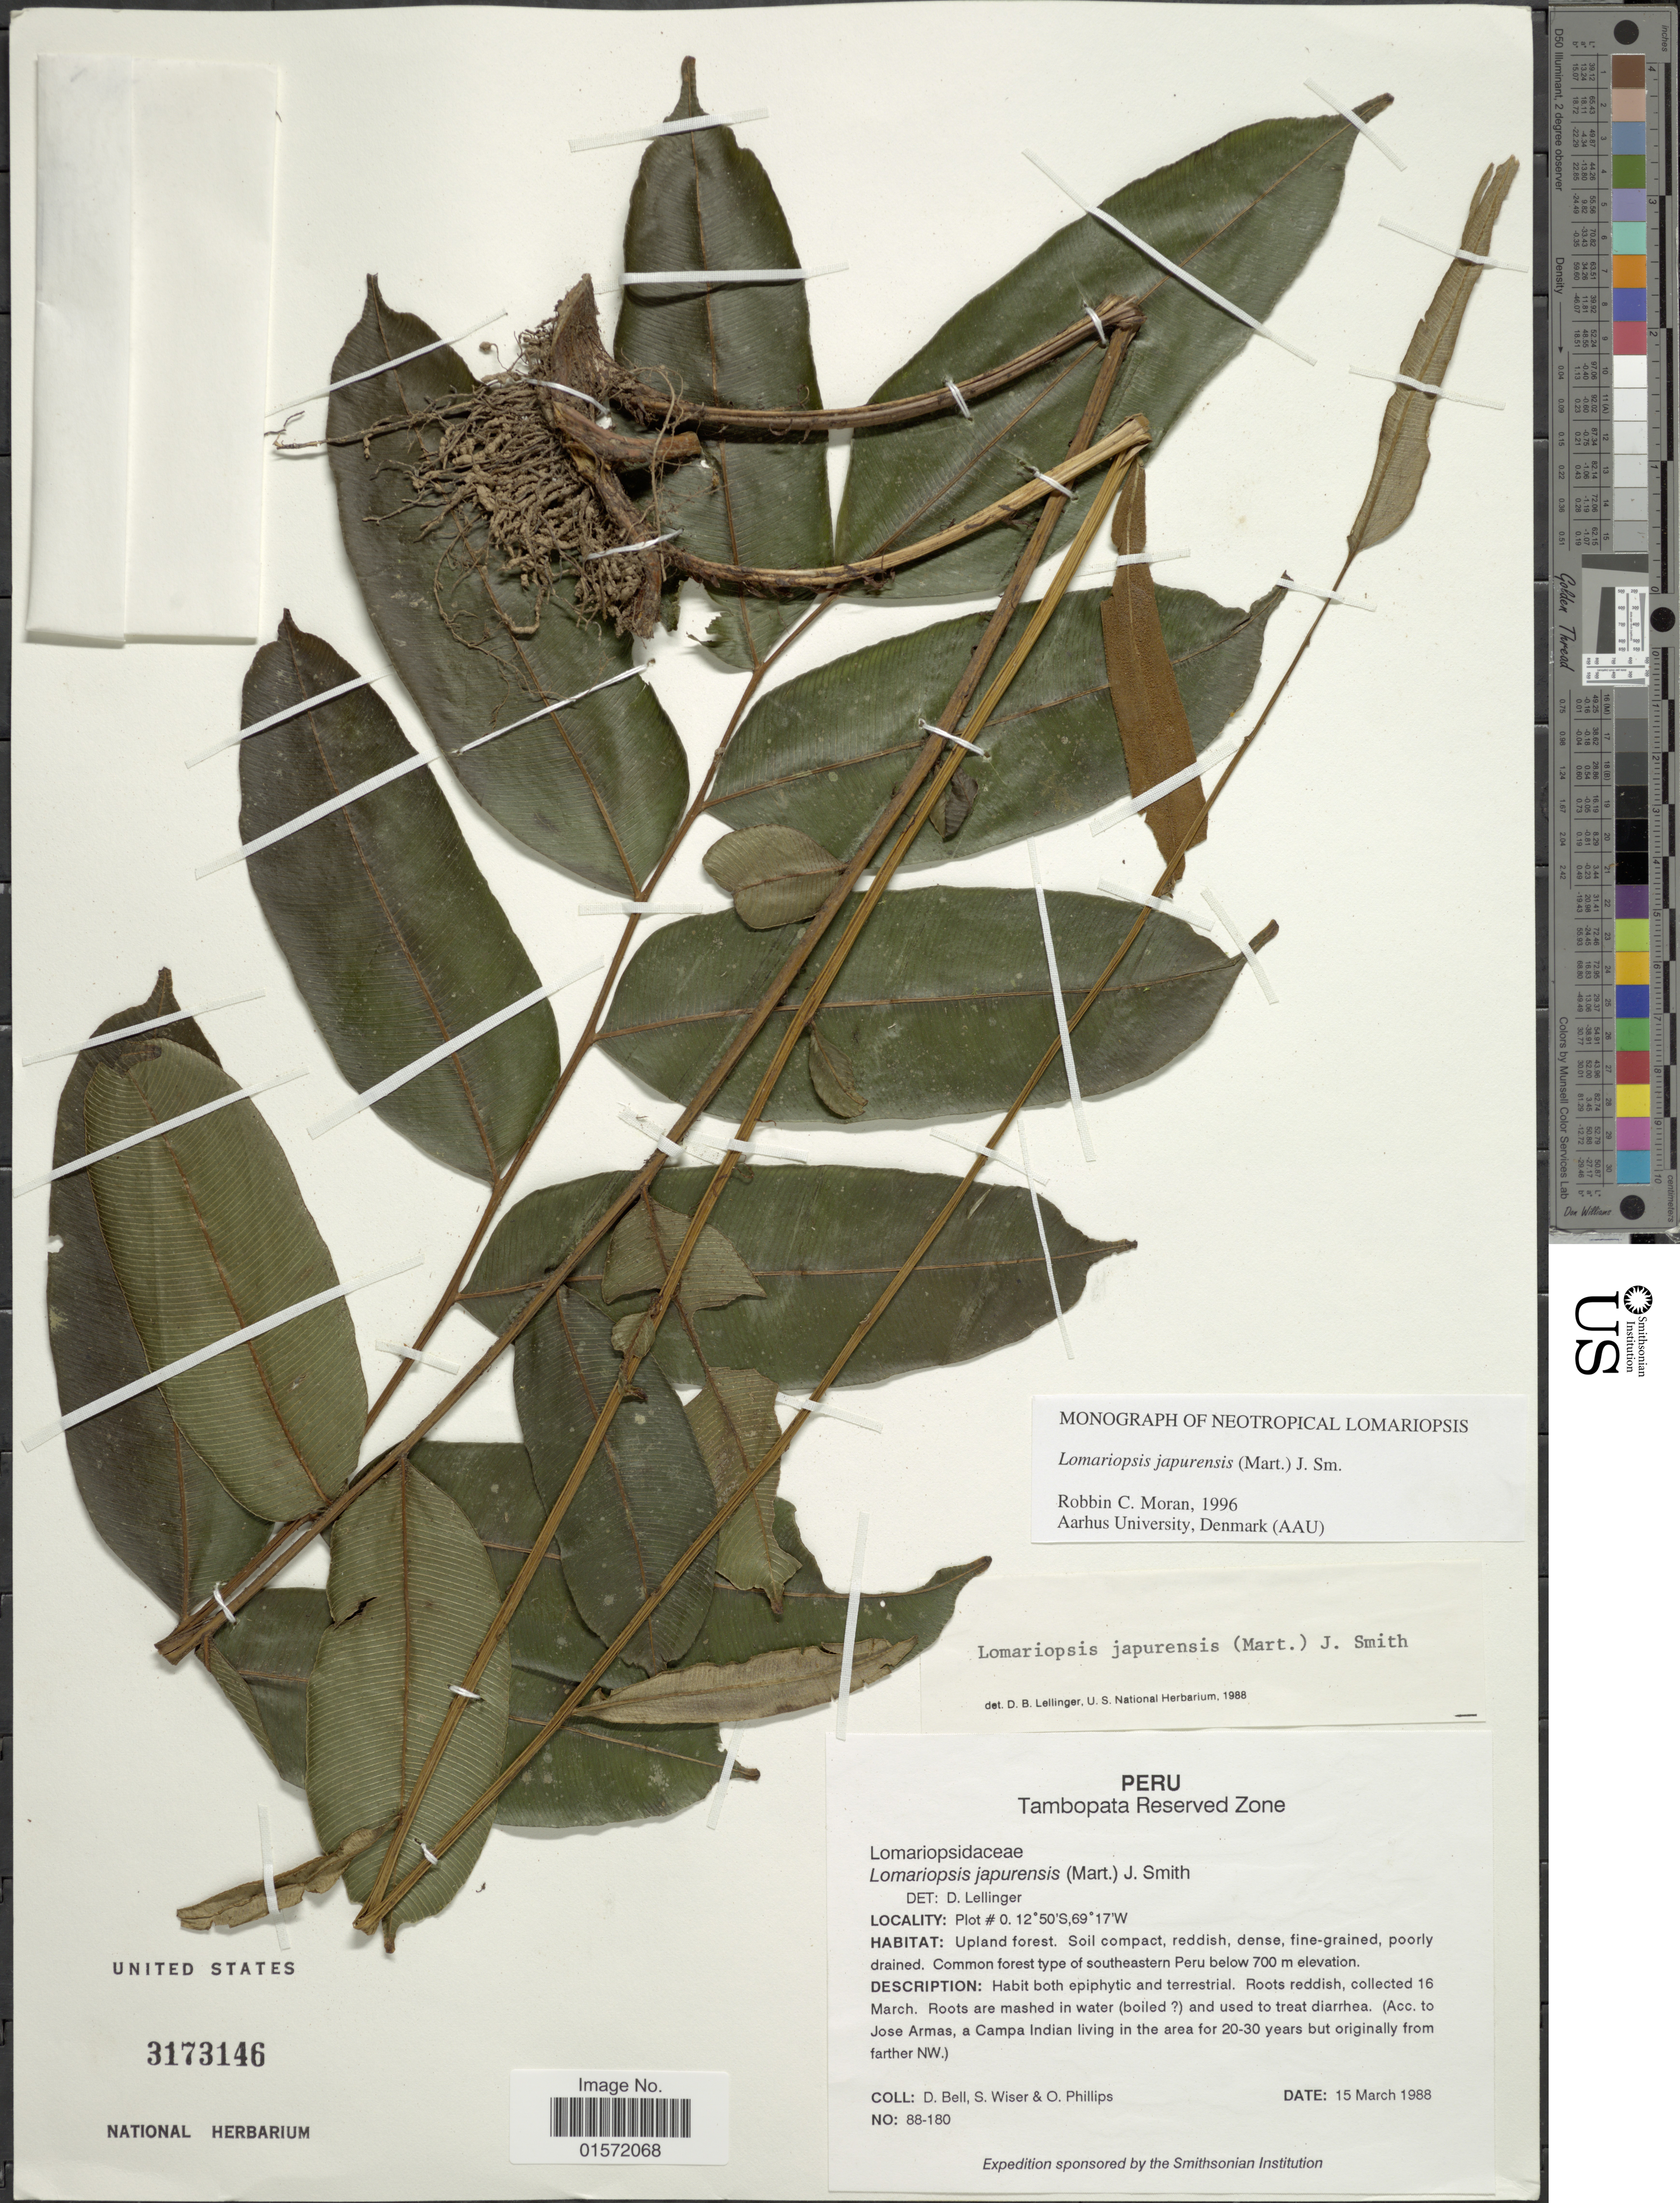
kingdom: Plantae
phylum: Tracheophyta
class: Polypodiopsida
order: Polypodiales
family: Lomariopsidaceae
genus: Lomariopsis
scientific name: Lomariopsis japurensis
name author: (Mart.) J. Sm.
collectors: D. A. Bell, S. Wiser & O. Phillips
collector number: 88-180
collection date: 1988-03-15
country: Peru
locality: Tambopata Reserved Zone, Plot # 0, common forest type of southeastern Peru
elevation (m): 700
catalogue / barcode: US 3173146